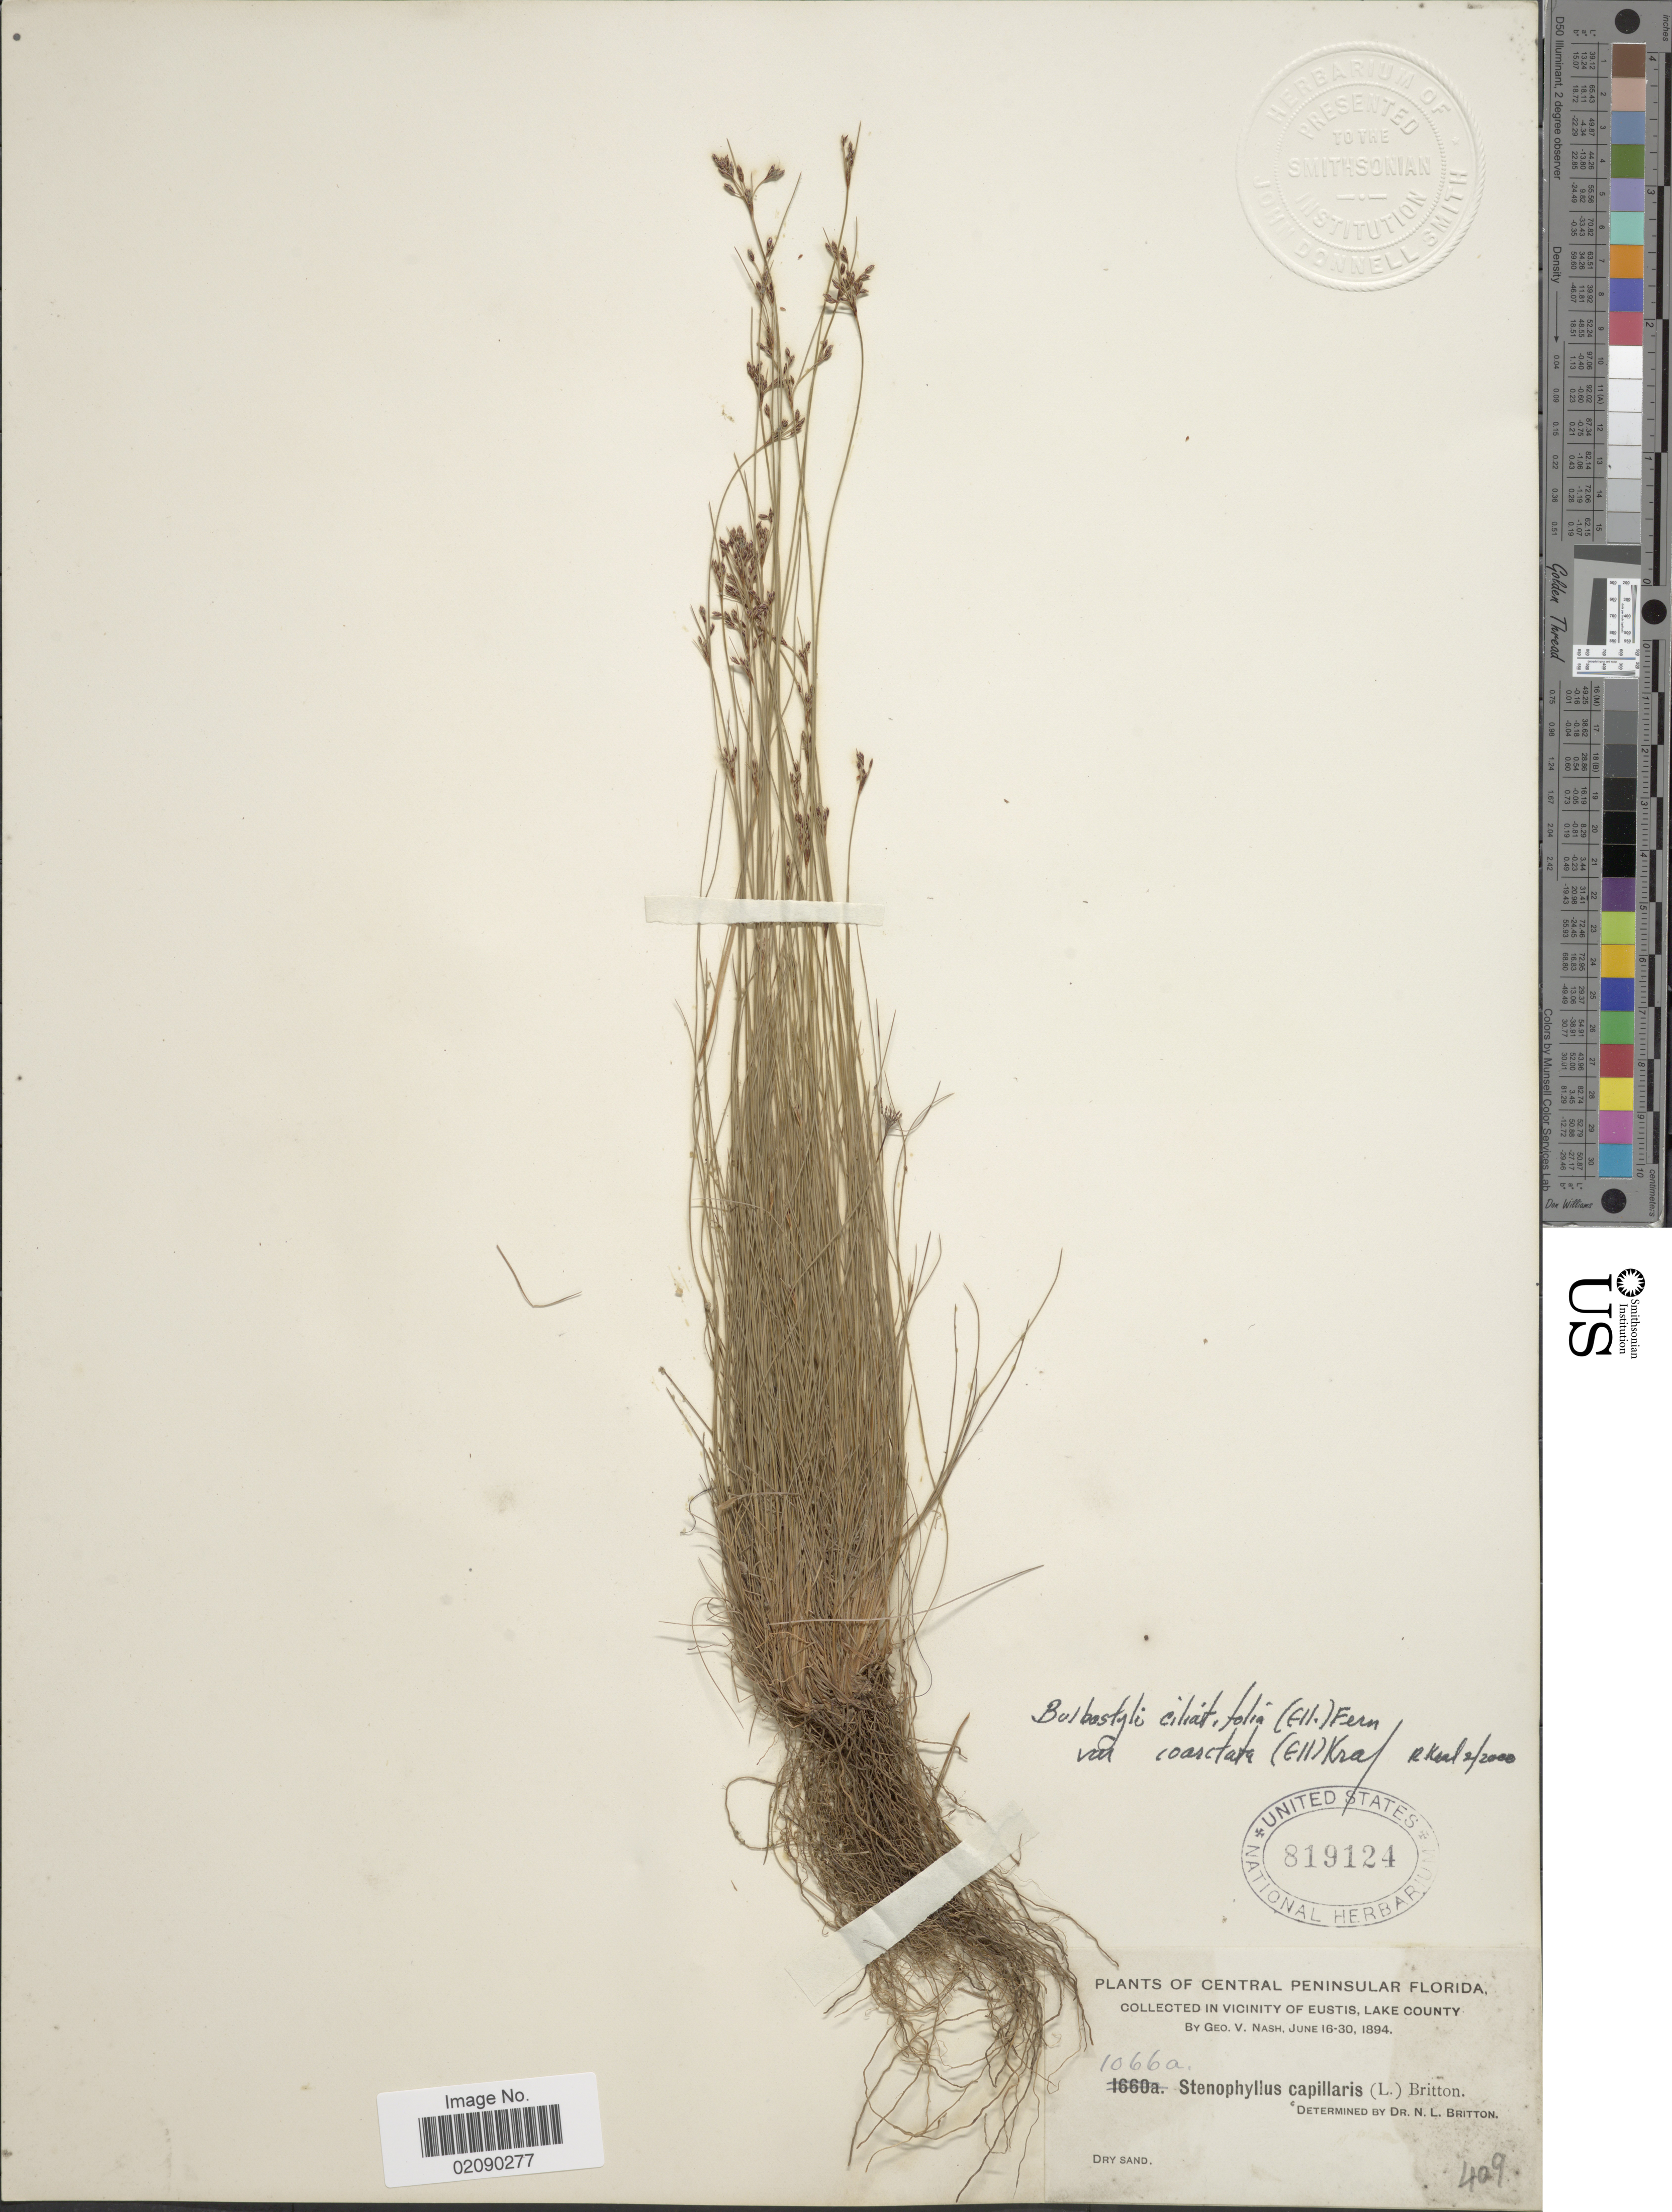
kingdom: Plantae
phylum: Tracheophyta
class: Liliopsida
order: Poales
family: Cyperaceae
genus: Bulbostylis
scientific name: Bulbostylis ciliatifolia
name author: (Elliott) Fernald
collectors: G. V. Nash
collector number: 1066a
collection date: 1895-06-16/1895-06-30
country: United States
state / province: Florida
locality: Central Peninsular Florida. vicinity of Eustis, Lake County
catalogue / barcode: US 819124